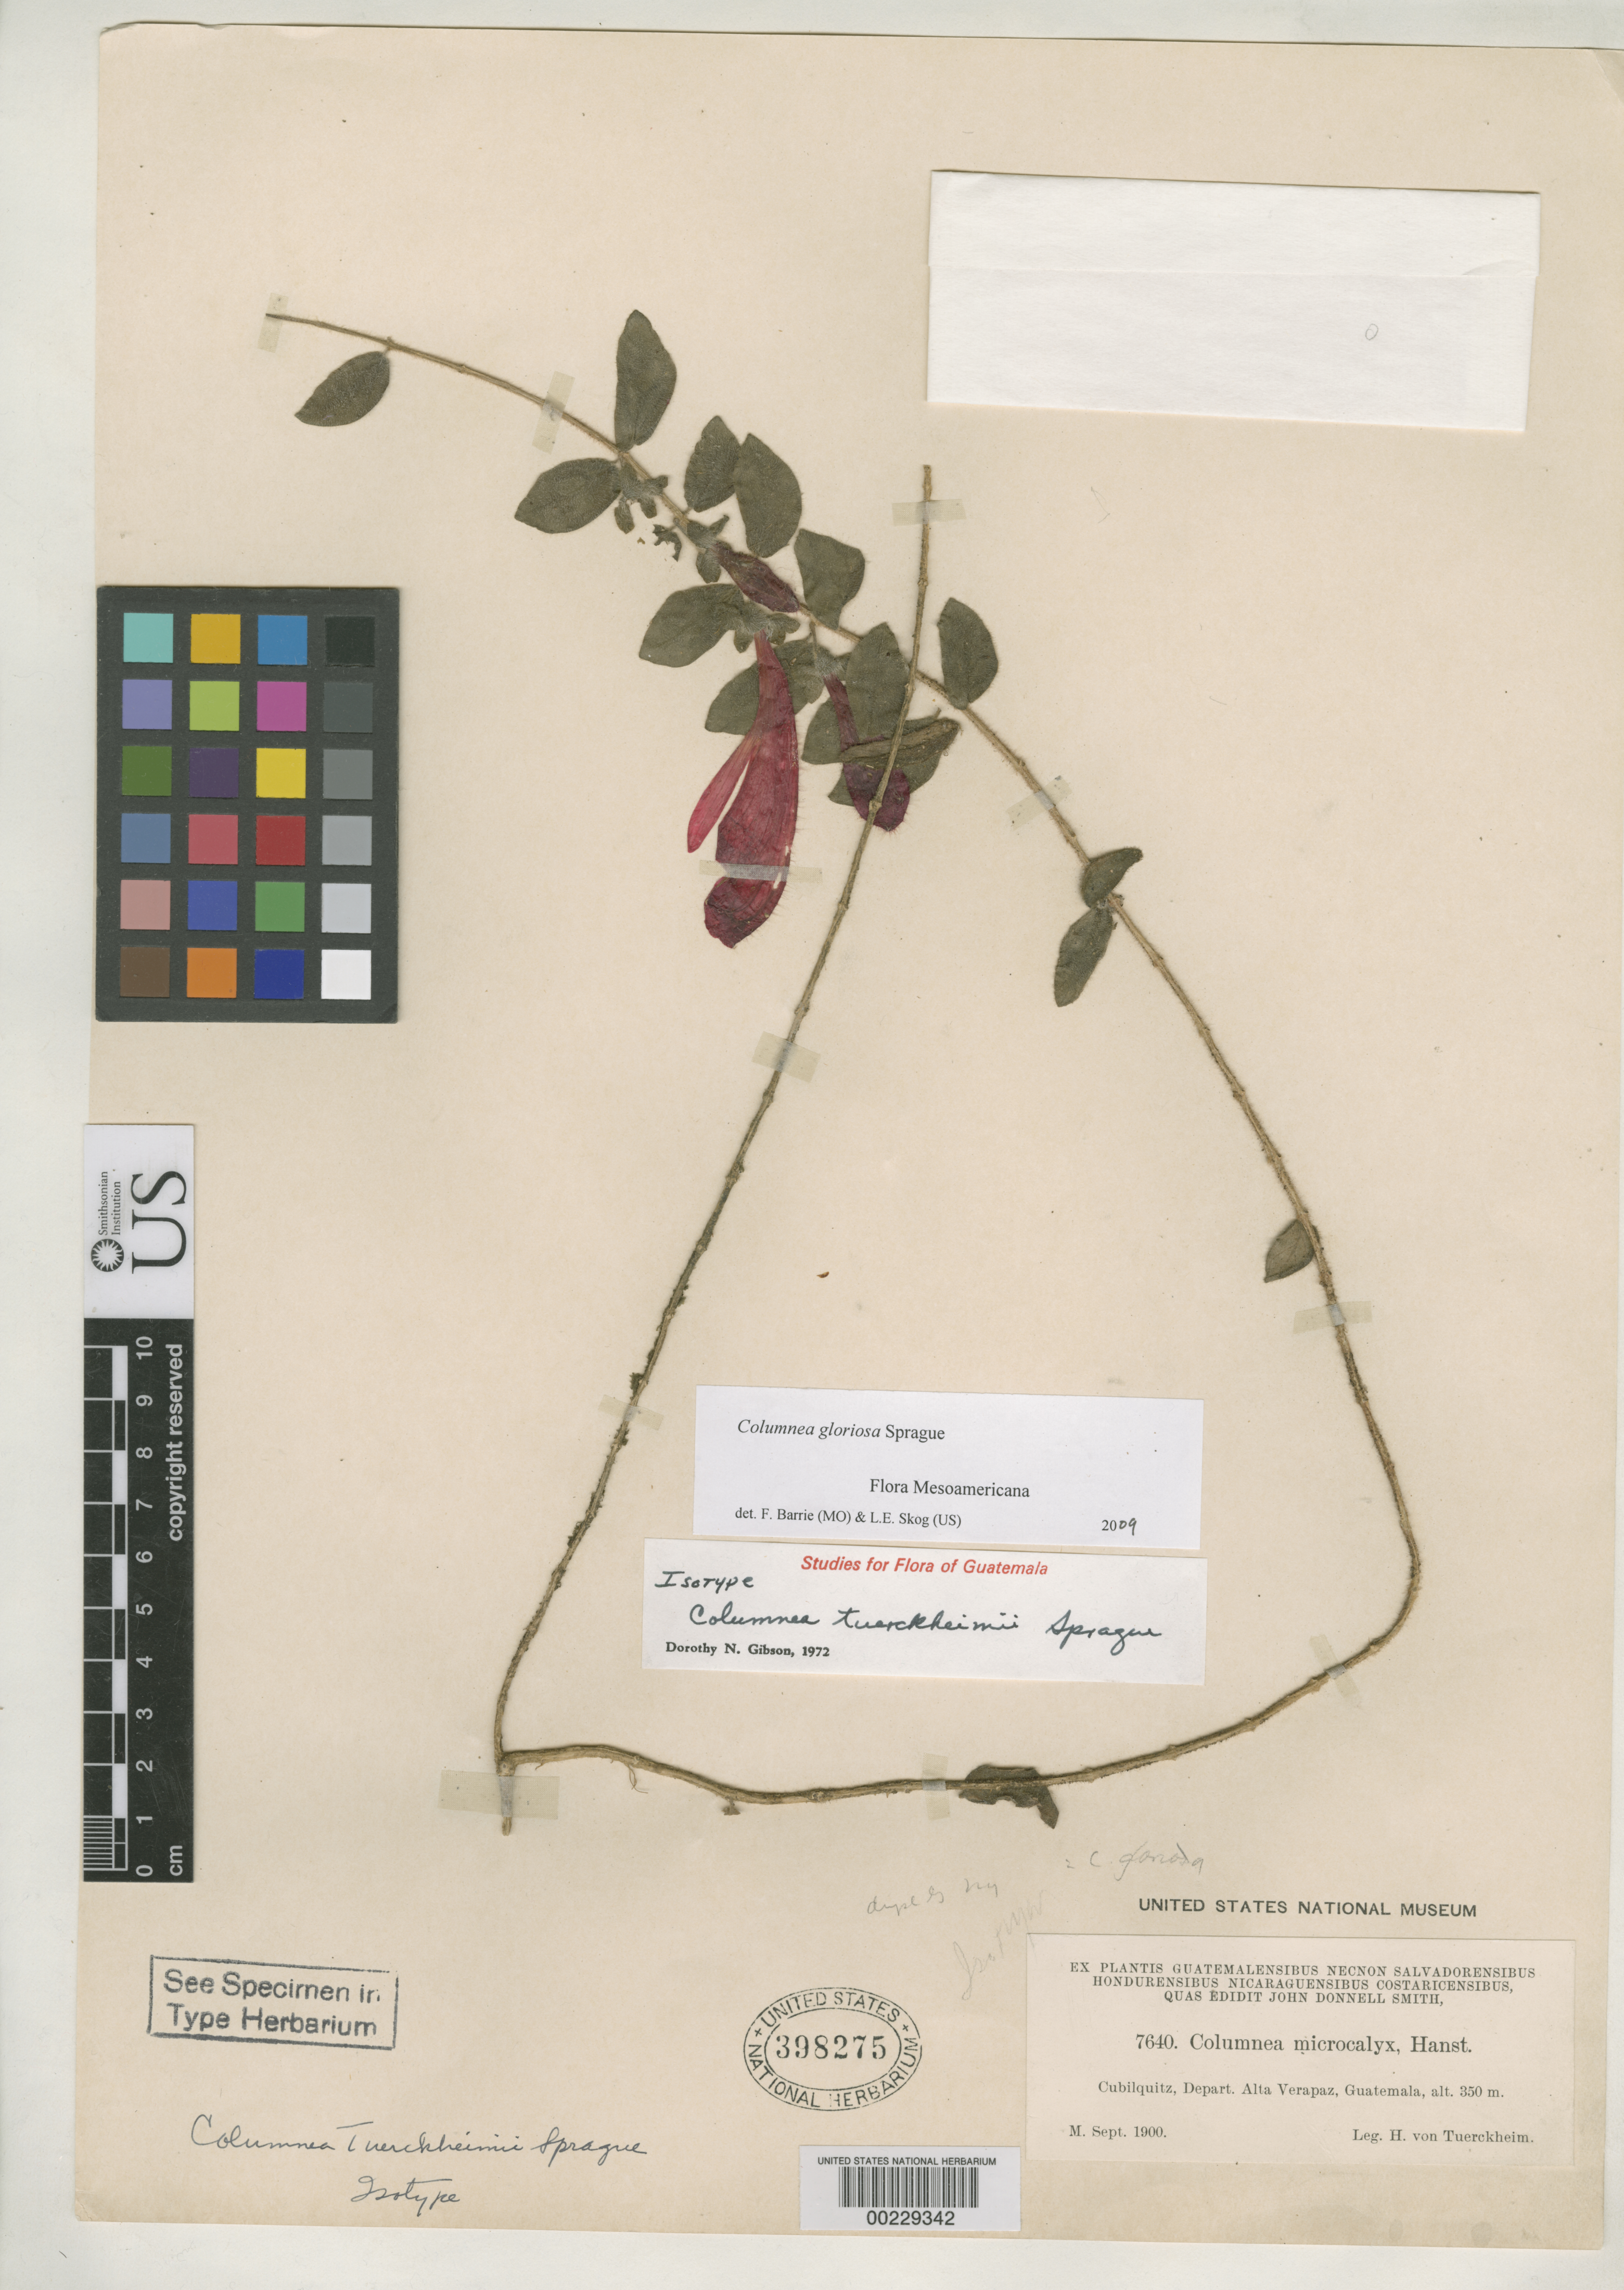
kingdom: Plantae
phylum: Tracheophyta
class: Magnoliopsida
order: Lamiales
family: Gesneriaceae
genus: Columnea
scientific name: Columnea tuerckheimii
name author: Sprague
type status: Isotype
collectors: H. von Türckheim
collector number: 7640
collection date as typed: Sep 1900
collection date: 1900-09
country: Guatemala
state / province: Alta Verapaz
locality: Cubilquitz, Depart. Alta Verapaz.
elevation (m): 350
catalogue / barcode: US 398275